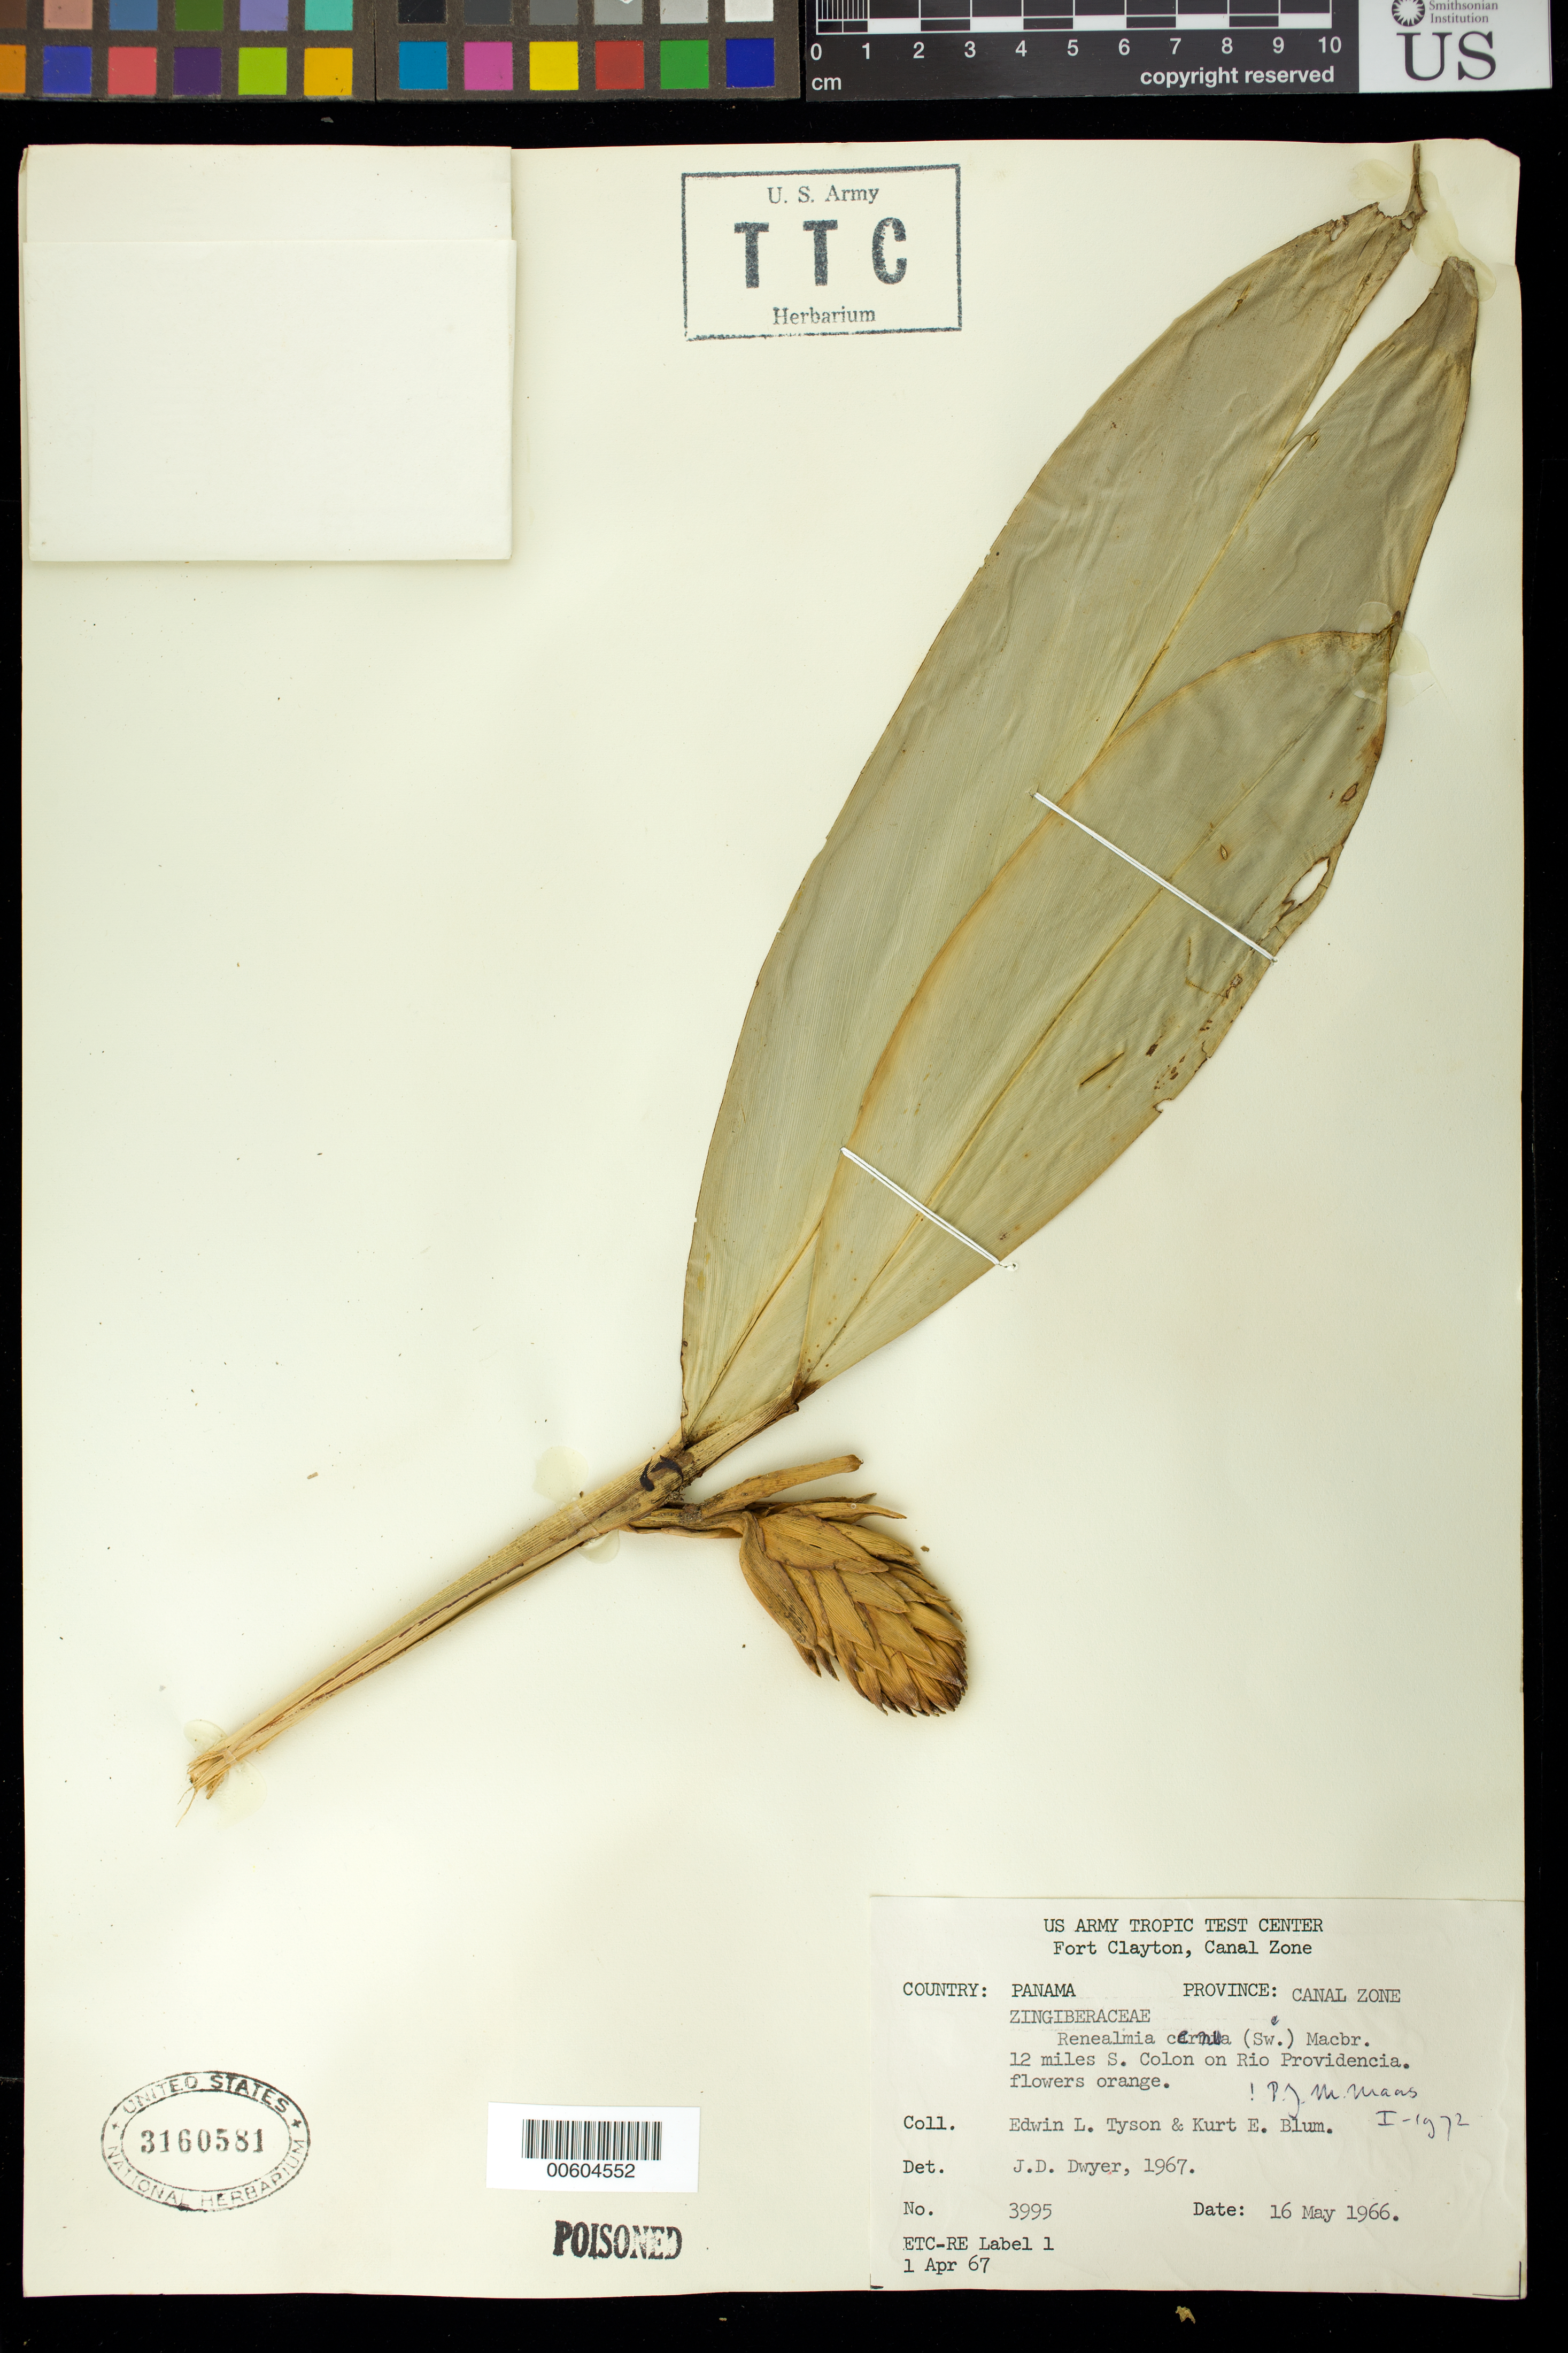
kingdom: Plantae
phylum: Tracheophyta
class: Liliopsida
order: Zingiberales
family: Zingiberaceae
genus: Renealmia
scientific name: Renealmia cernua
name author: (Sw. ex Roem. & Schult.) J.F. Macbr.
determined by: Dwyer, J. D., (MO), Missouri Botanical Garden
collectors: E. L. Tyson & K. E. Blum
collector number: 3995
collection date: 1966-05-16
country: Panama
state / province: Colón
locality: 12 miles S Colon on Rio Providencia.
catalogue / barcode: US 3160581